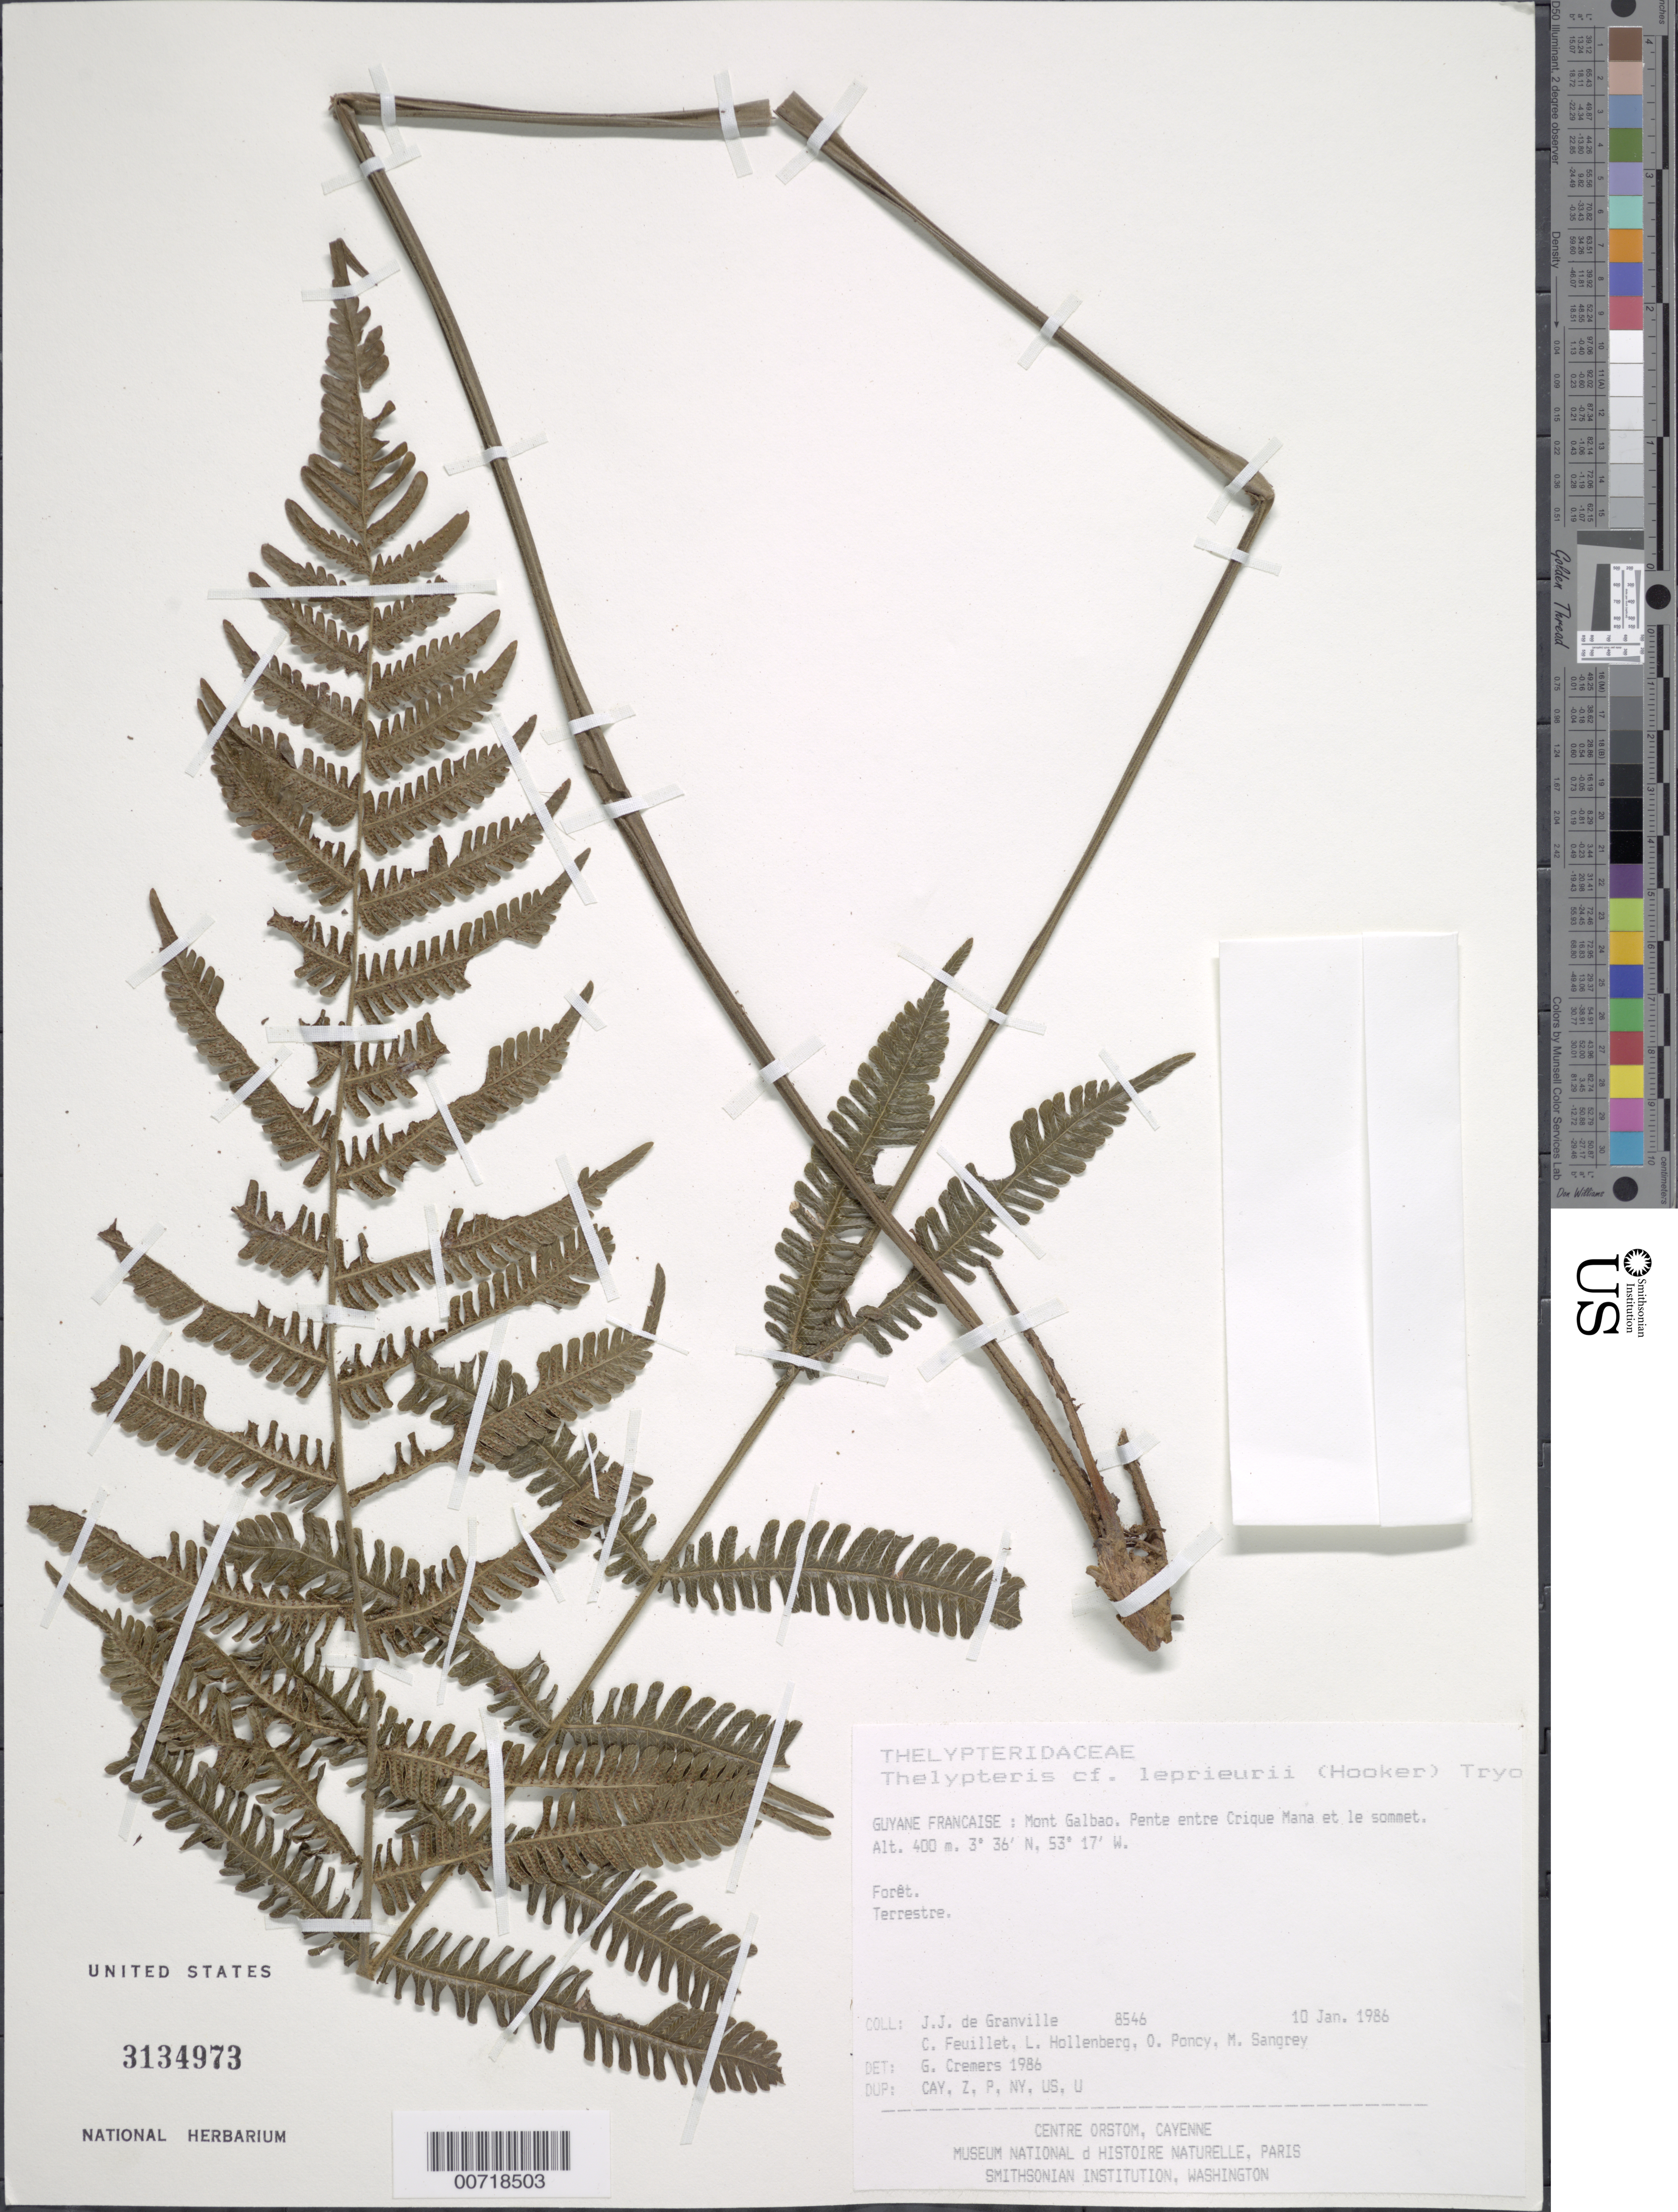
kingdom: Plantae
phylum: Tracheophyta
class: Polypodiopsida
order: Polypodiales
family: Thelypteridaceae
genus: Steiropteris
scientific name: Steiropteris leprieurii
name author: (Hook. f.) Pic. Serm.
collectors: J.-J. de Granville, C. Feuillet, L. Hollenberg, O. Poncy & M. S. Sangrey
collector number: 8546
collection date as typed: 10-Jan-86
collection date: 1986-01-10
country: French Guiana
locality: Mont Galbao. Pente entre Crique Mana et le sommet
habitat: Forêt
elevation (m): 400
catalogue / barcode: US 3134973